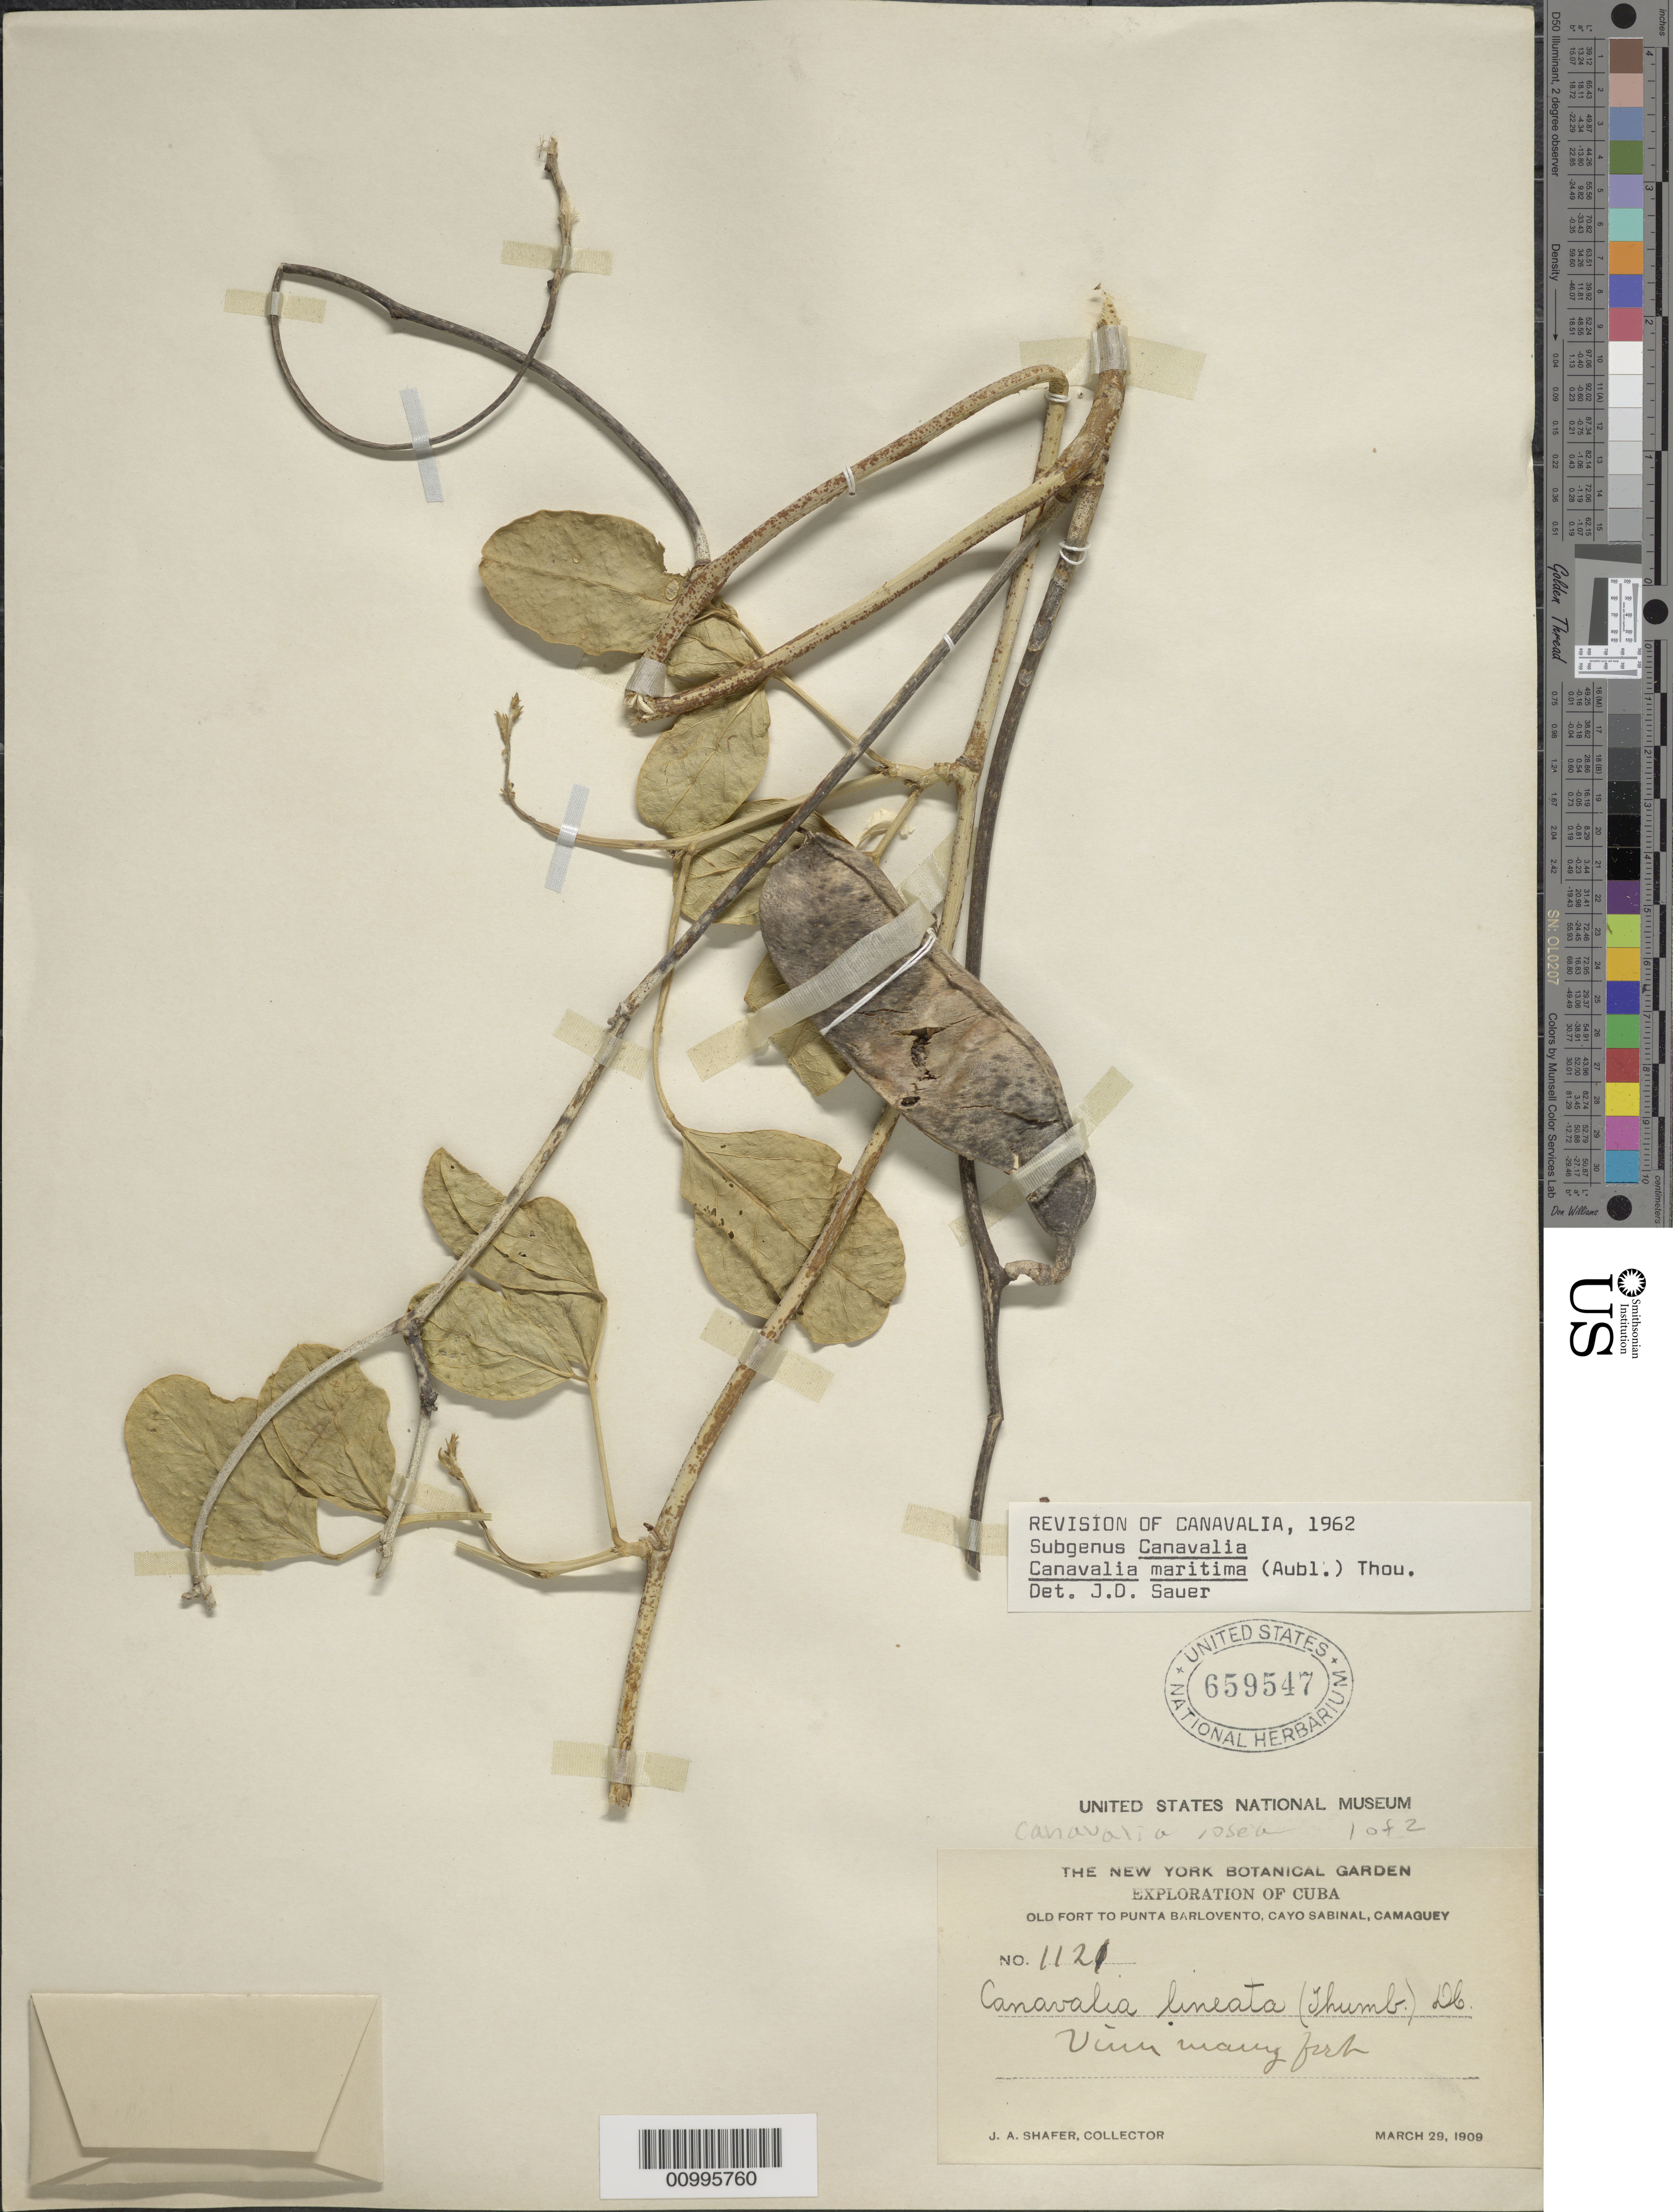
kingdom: Plantae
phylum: Tracheophyta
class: Magnoliopsida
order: Fabales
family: Fabaceae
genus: Canavalia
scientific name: Canavalia rosea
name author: (Sw.) DC.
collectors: J. A. Shafer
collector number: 1121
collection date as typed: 29 Mar 1909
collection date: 1909-03-29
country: Cuba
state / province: Camagüey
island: Cuba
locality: Old fort to Punta Barlovento, Cayo Sabinal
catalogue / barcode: US 659547